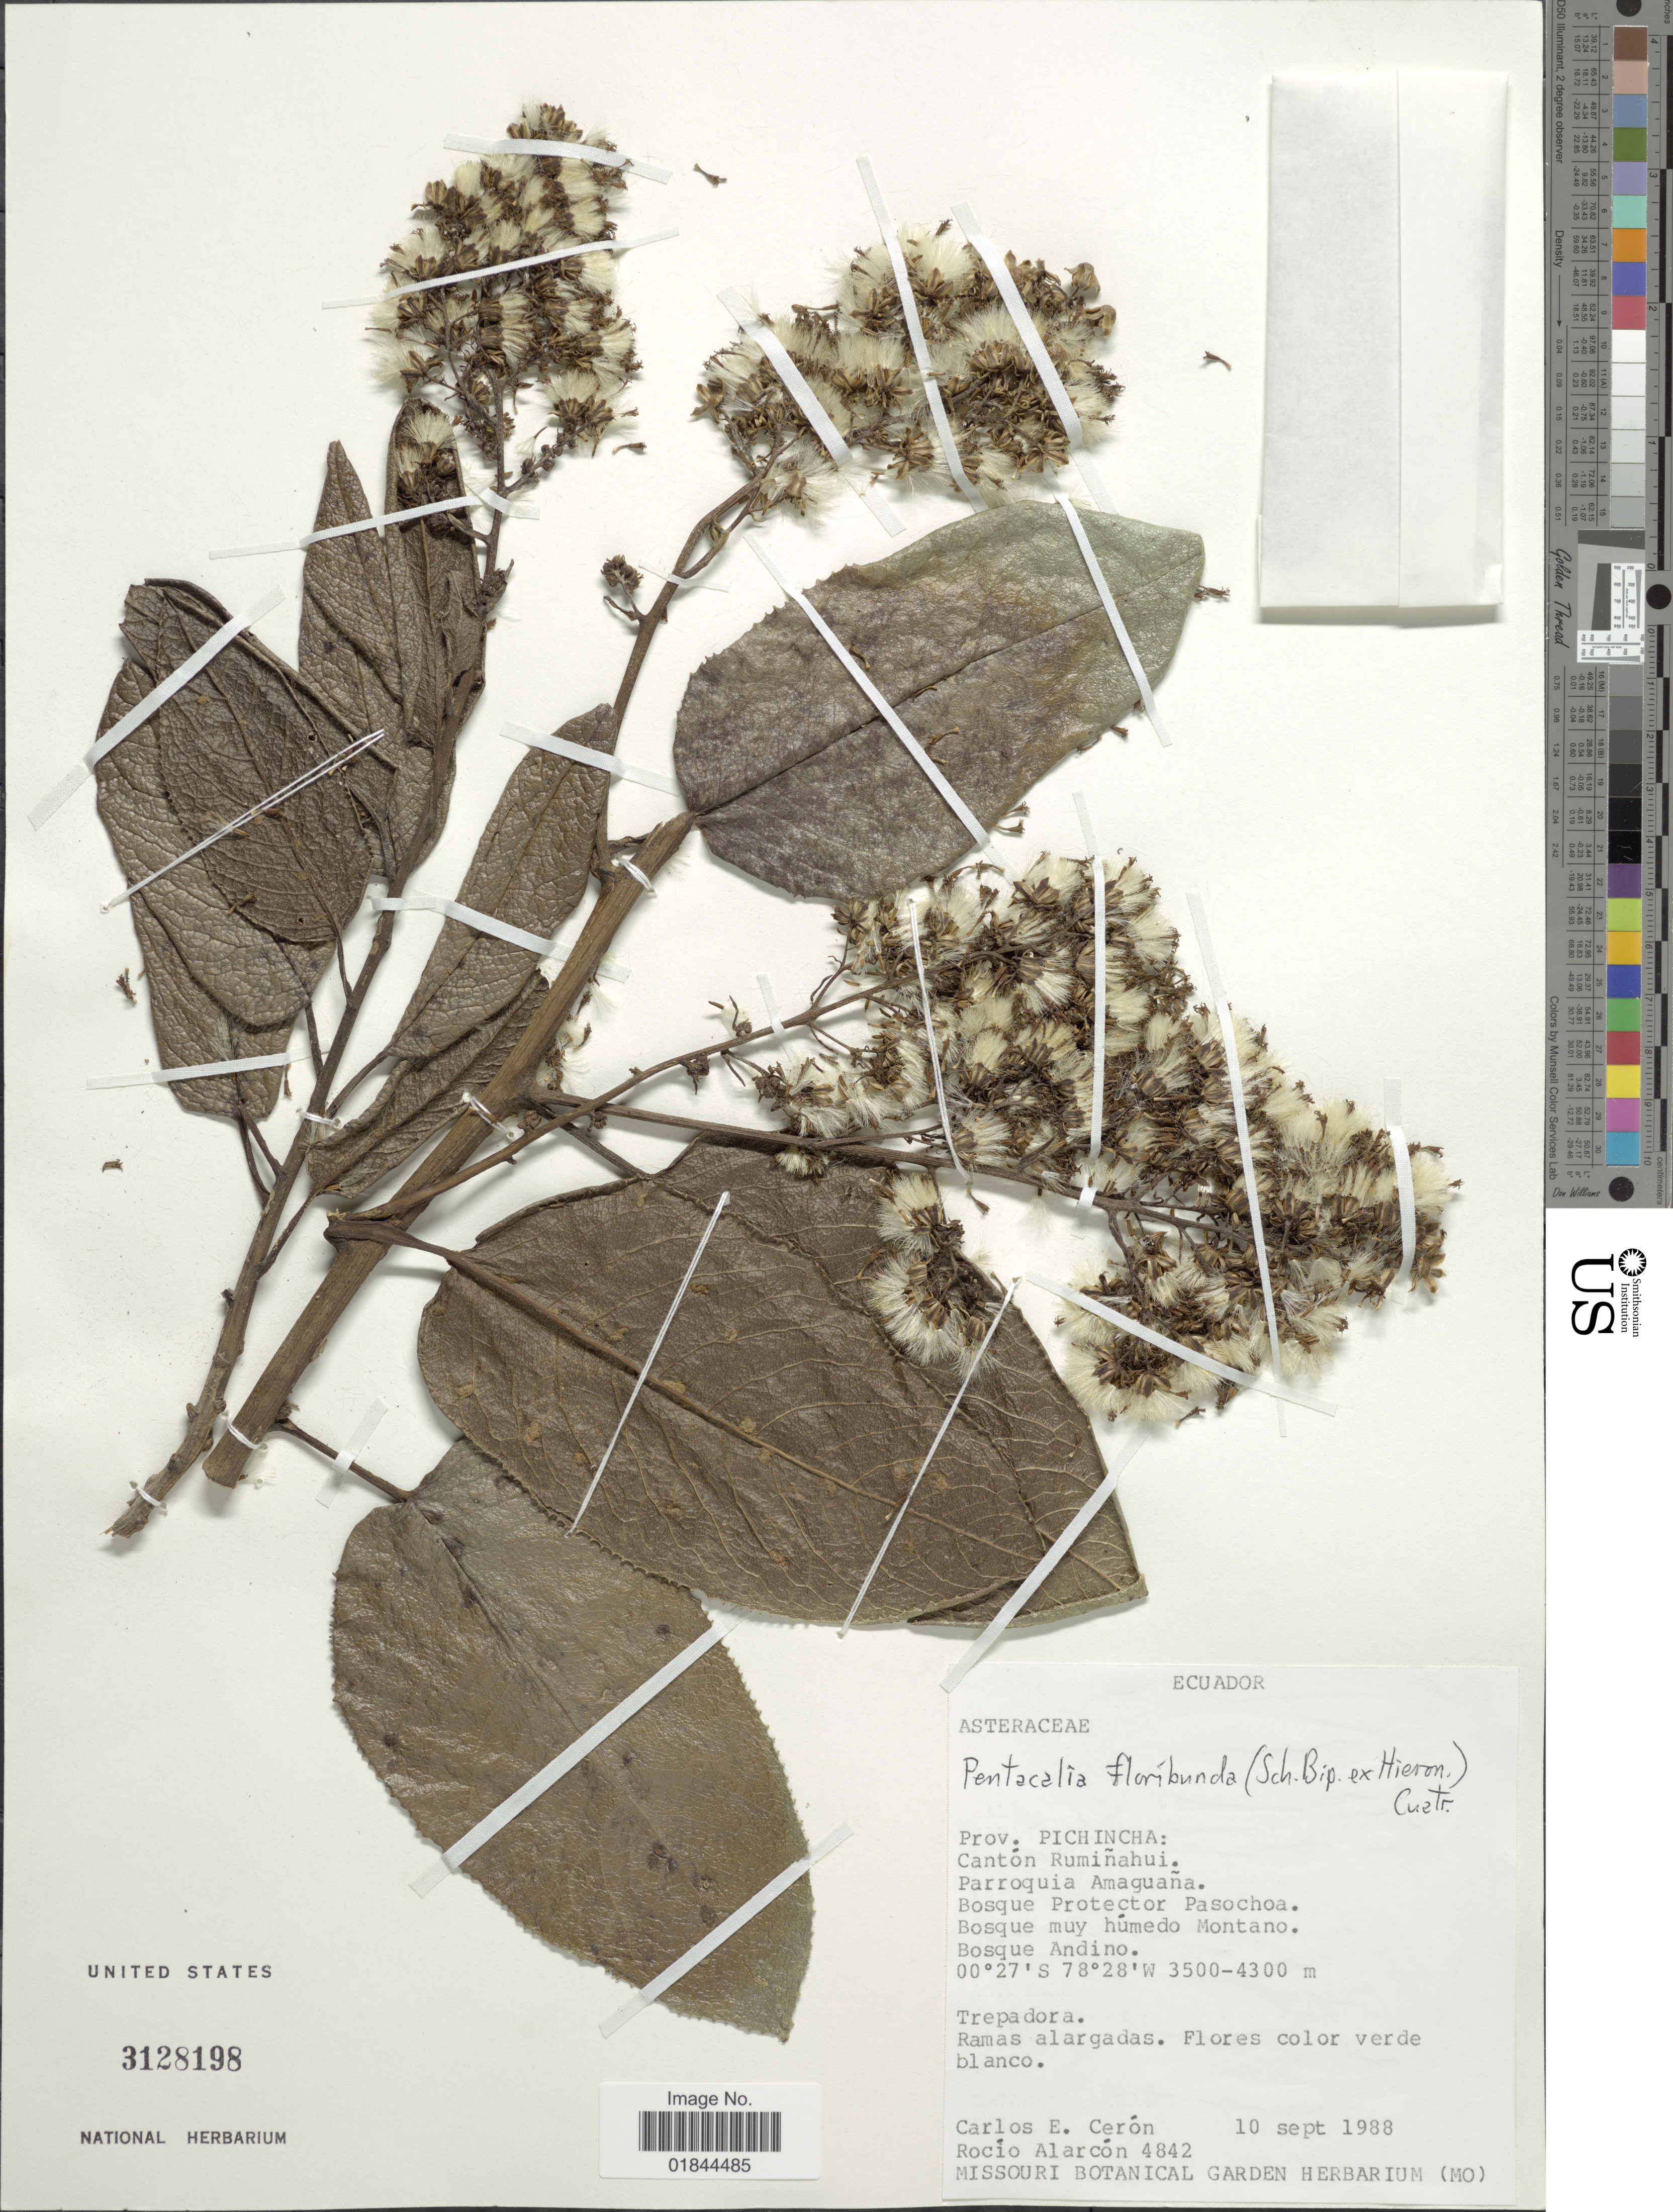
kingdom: Plantae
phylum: Tracheophyta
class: Magnoliopsida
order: Asterales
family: Asteraceae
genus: Pentacalia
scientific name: Pentacalia floribunda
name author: Cuatrec.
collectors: C. E. Cerón M. & R. Alarcón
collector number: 4842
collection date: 1988-09-10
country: Ecuador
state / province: Pichincha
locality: Cantón Rumiñahui. Parroquia Amaguaña. Bosque Protector Pasochoa. Bosque muy húmedo Montano. Bosque Andino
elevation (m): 3500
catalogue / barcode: US 3128198